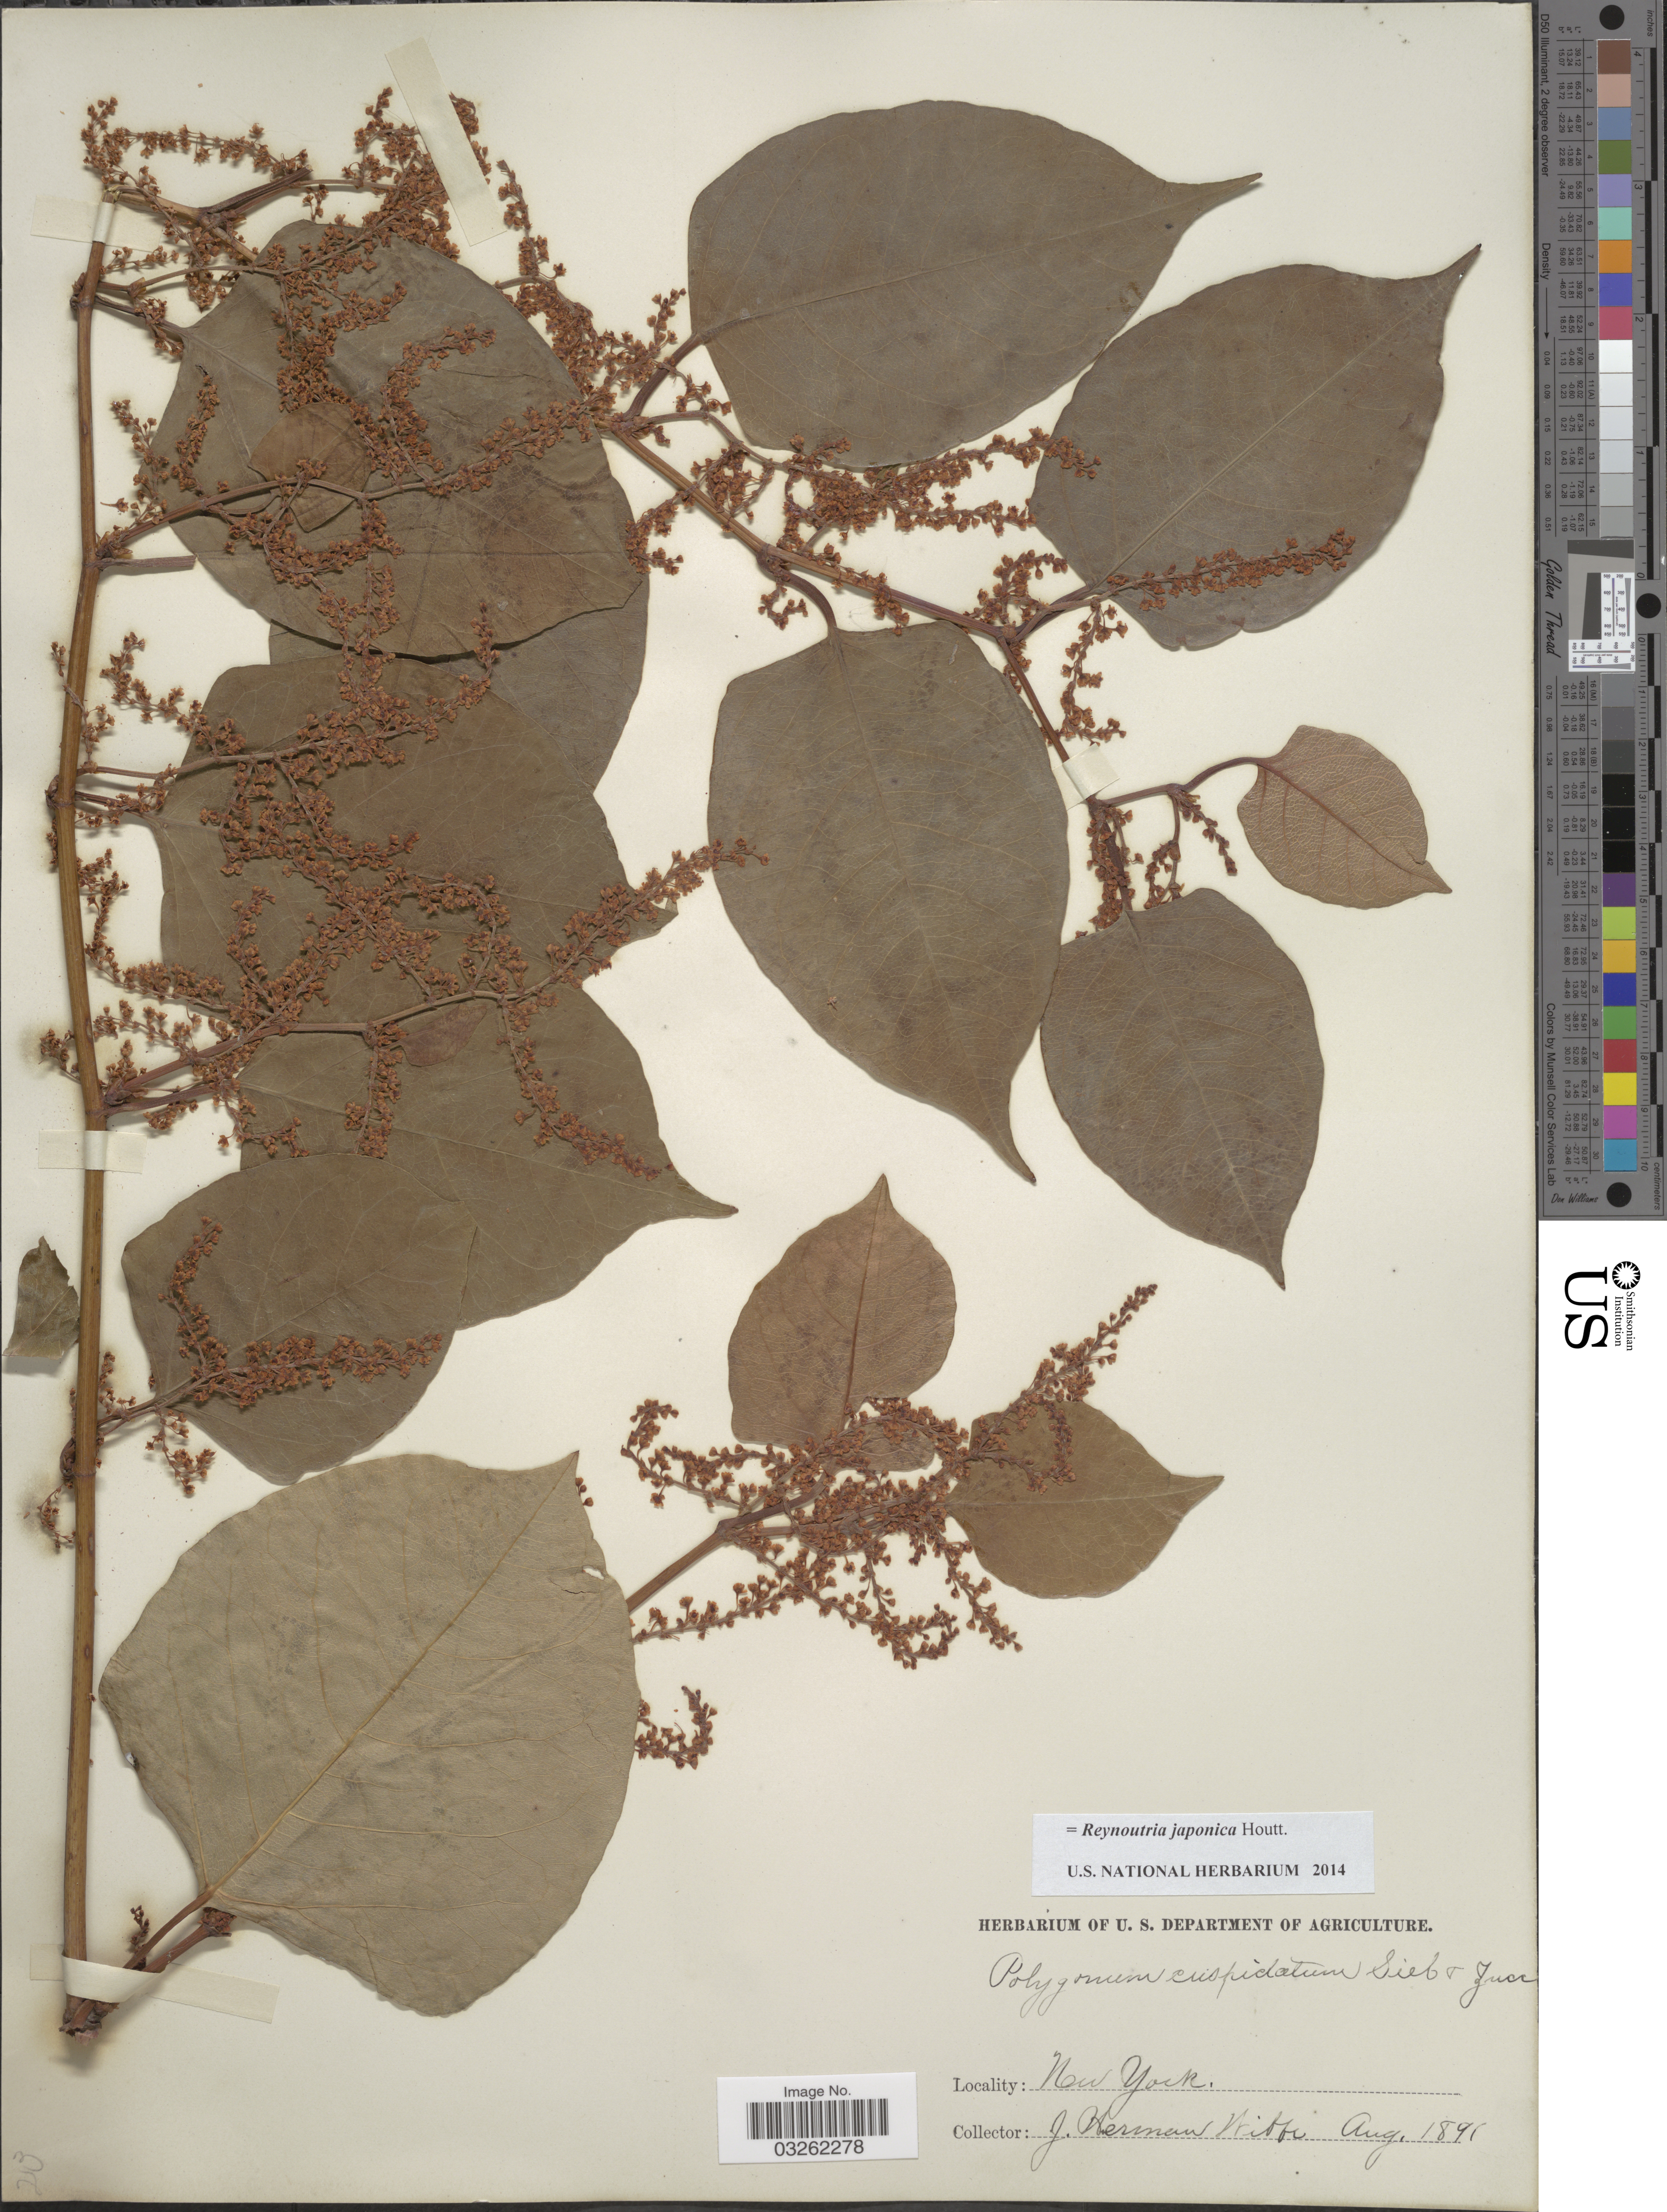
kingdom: Plantae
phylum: Tracheophyta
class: Magnoliopsida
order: Caryophyllales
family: Polygonaceae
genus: Reynoutria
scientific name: Reynoutria japonica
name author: Houtt.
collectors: J. Wibbe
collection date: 1891-08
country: United States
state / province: New York